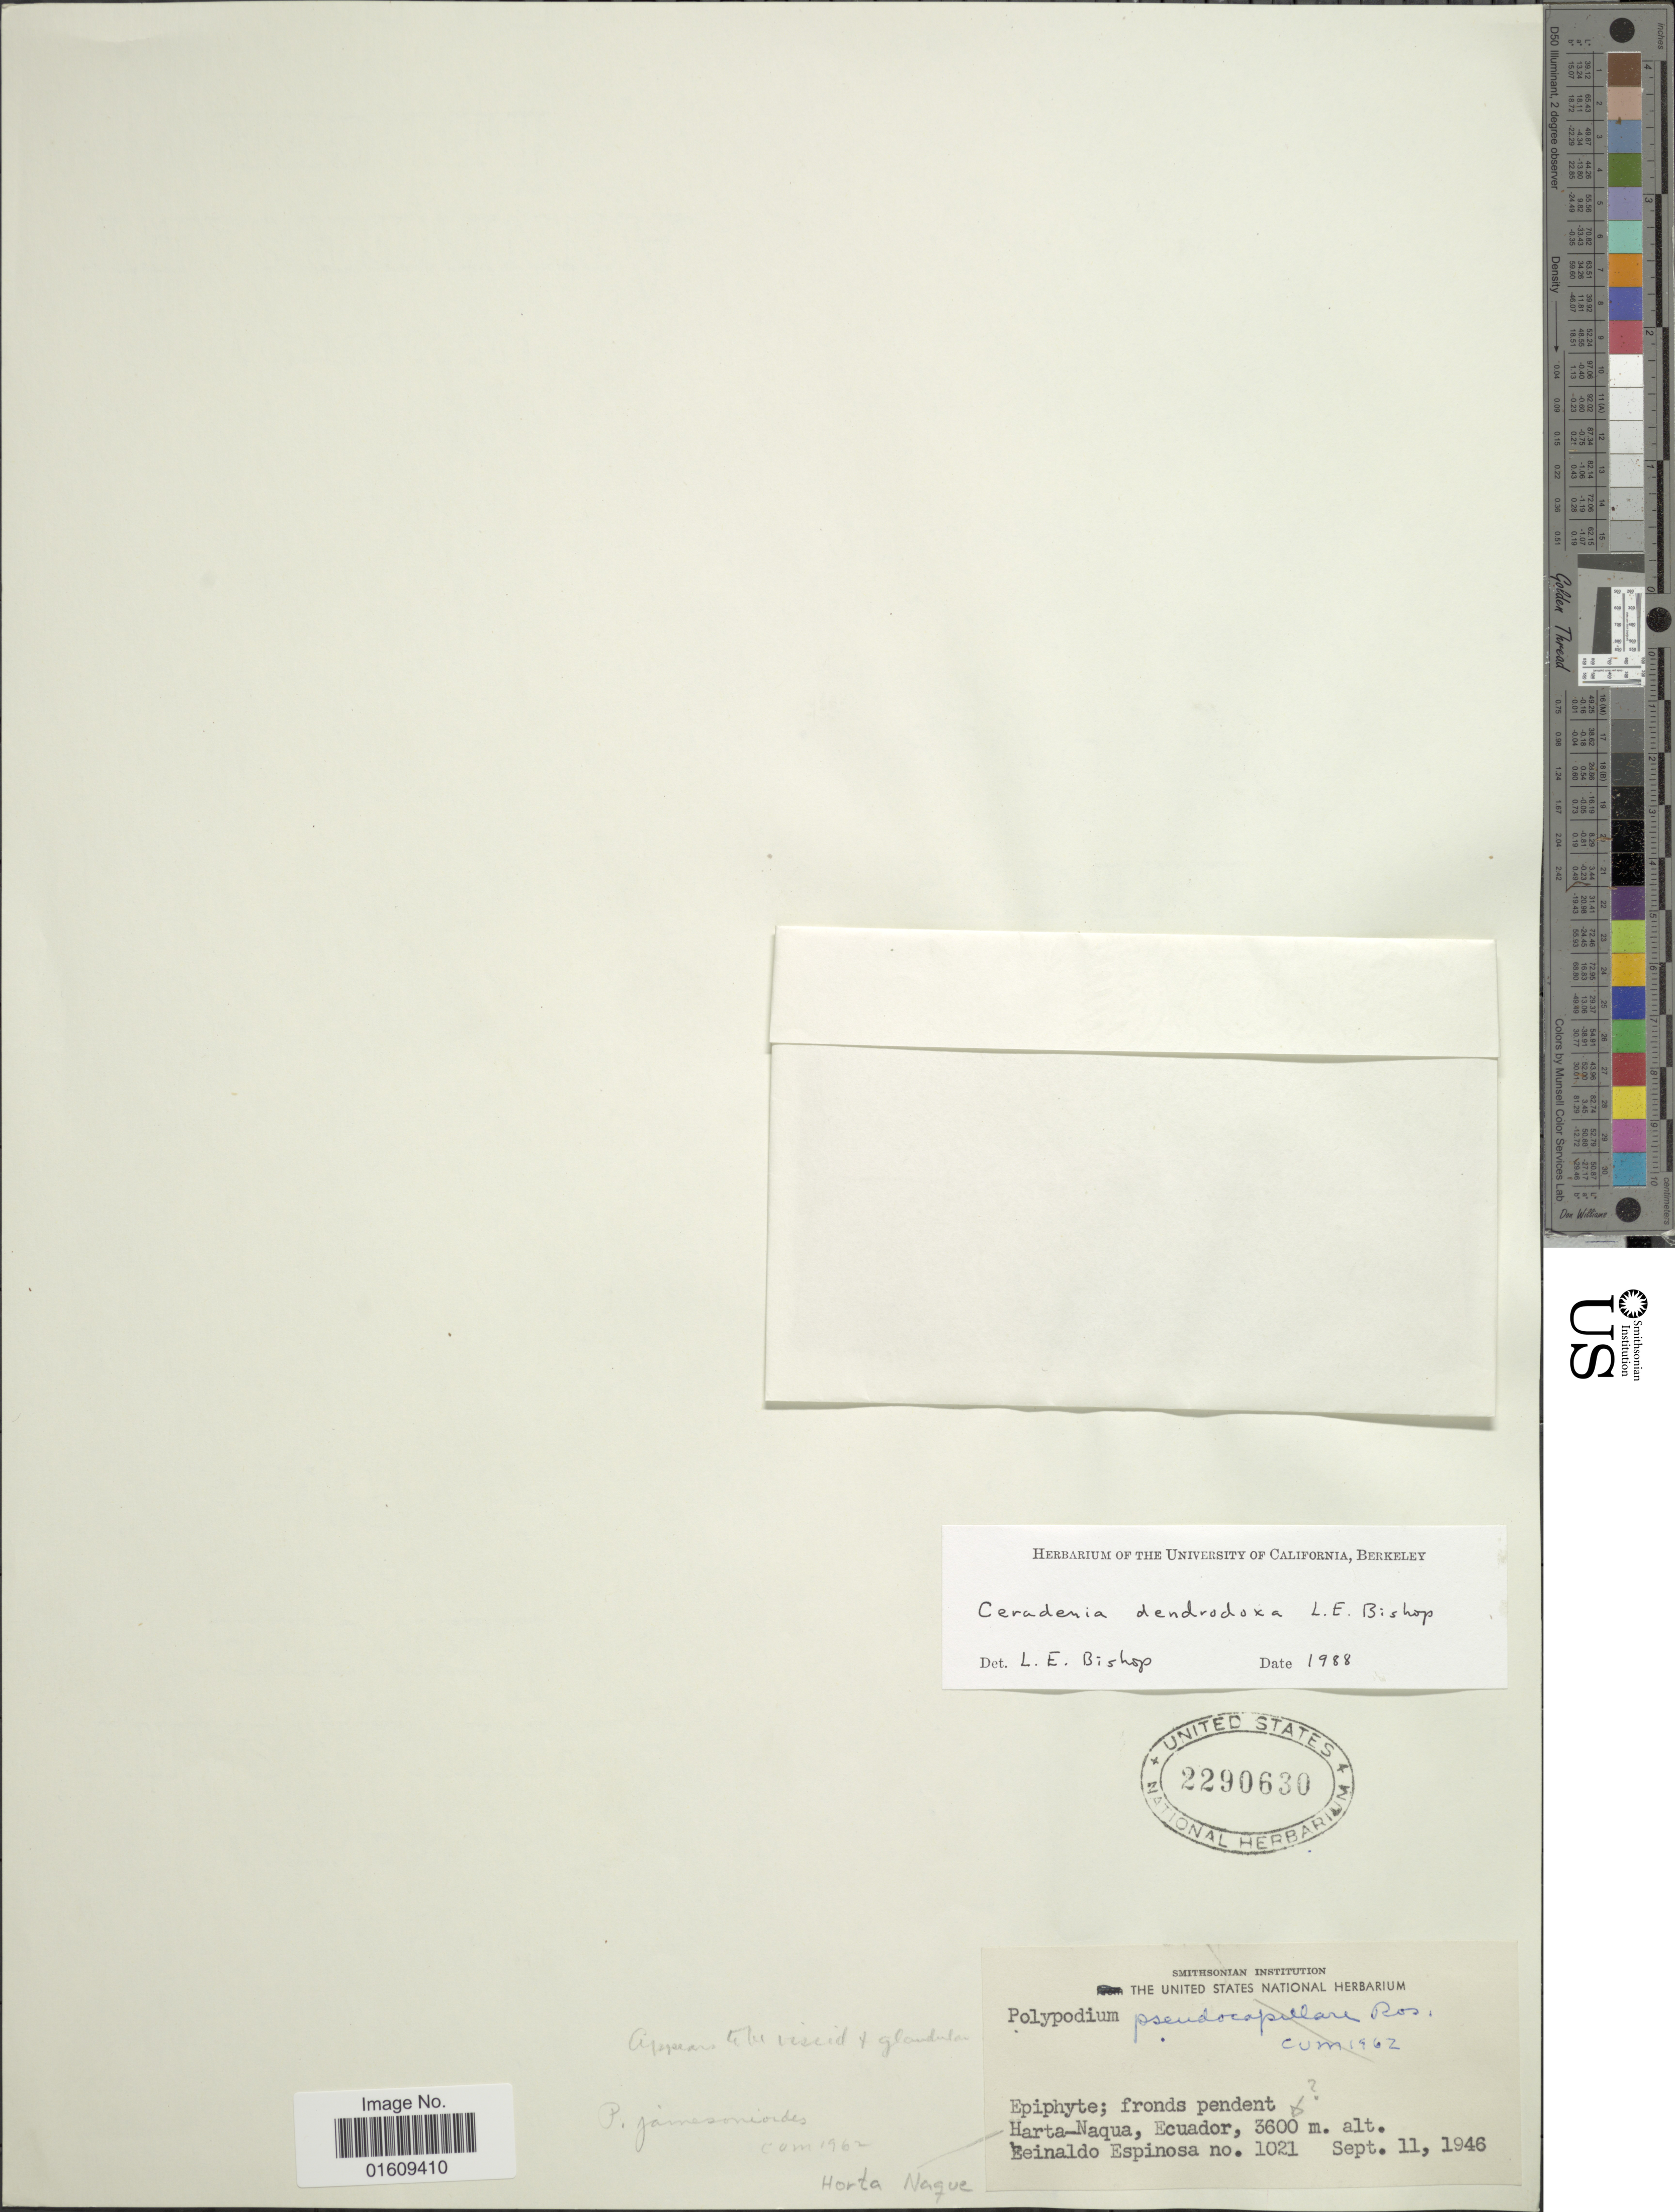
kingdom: Plantae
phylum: Tracheophyta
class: Polypodiopsida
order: Polypodiales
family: Polypodiaceae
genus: Ceradenia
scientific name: Ceradenia dendrodoxa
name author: L.E. Bishop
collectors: E. Espinosa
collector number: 1021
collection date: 1946-09-11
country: Ecuador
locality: Harta-Naqua, Ecuador.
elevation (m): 3600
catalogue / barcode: US 2290630